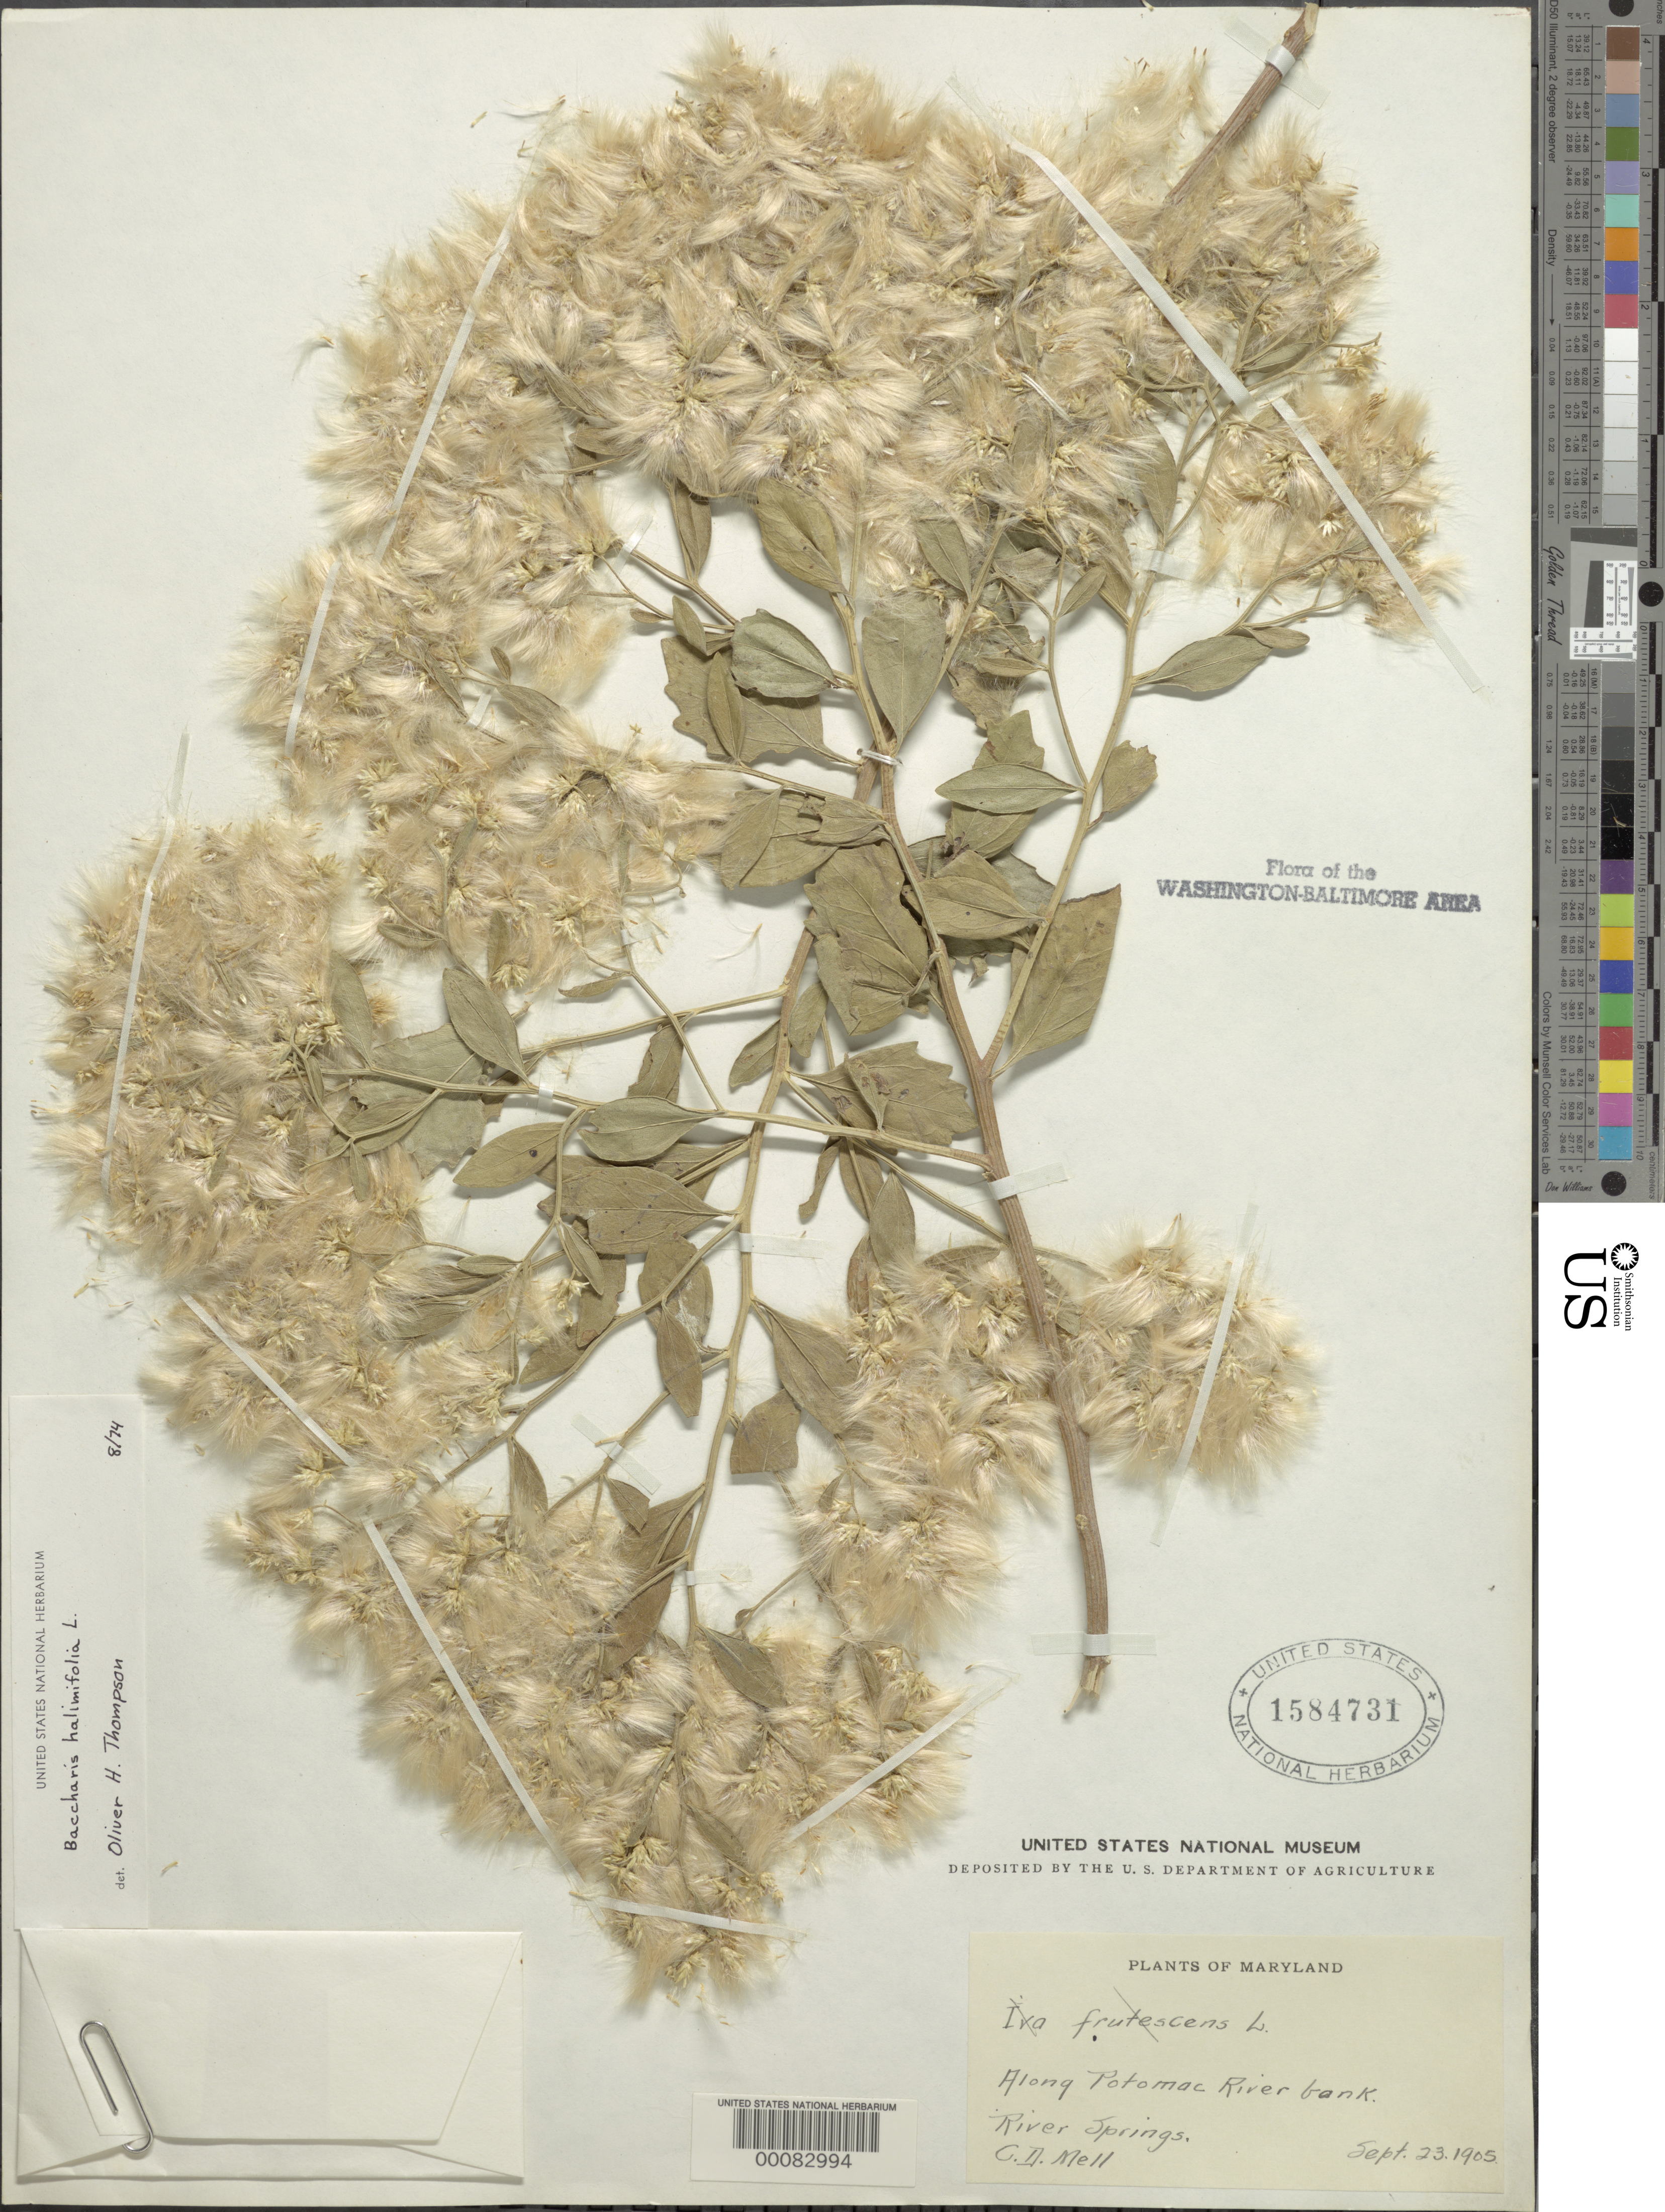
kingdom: Plantae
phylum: Tracheophyta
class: Magnoliopsida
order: Asterales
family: Asteraceae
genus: Baccharis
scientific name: Baccharis halimifolia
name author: L.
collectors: C. D. Mell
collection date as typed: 23 Sep 1905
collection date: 1905-09-23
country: United States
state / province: Maryland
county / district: St. Mary's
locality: Potomac Bank, River Springs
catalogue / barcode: US 1584731